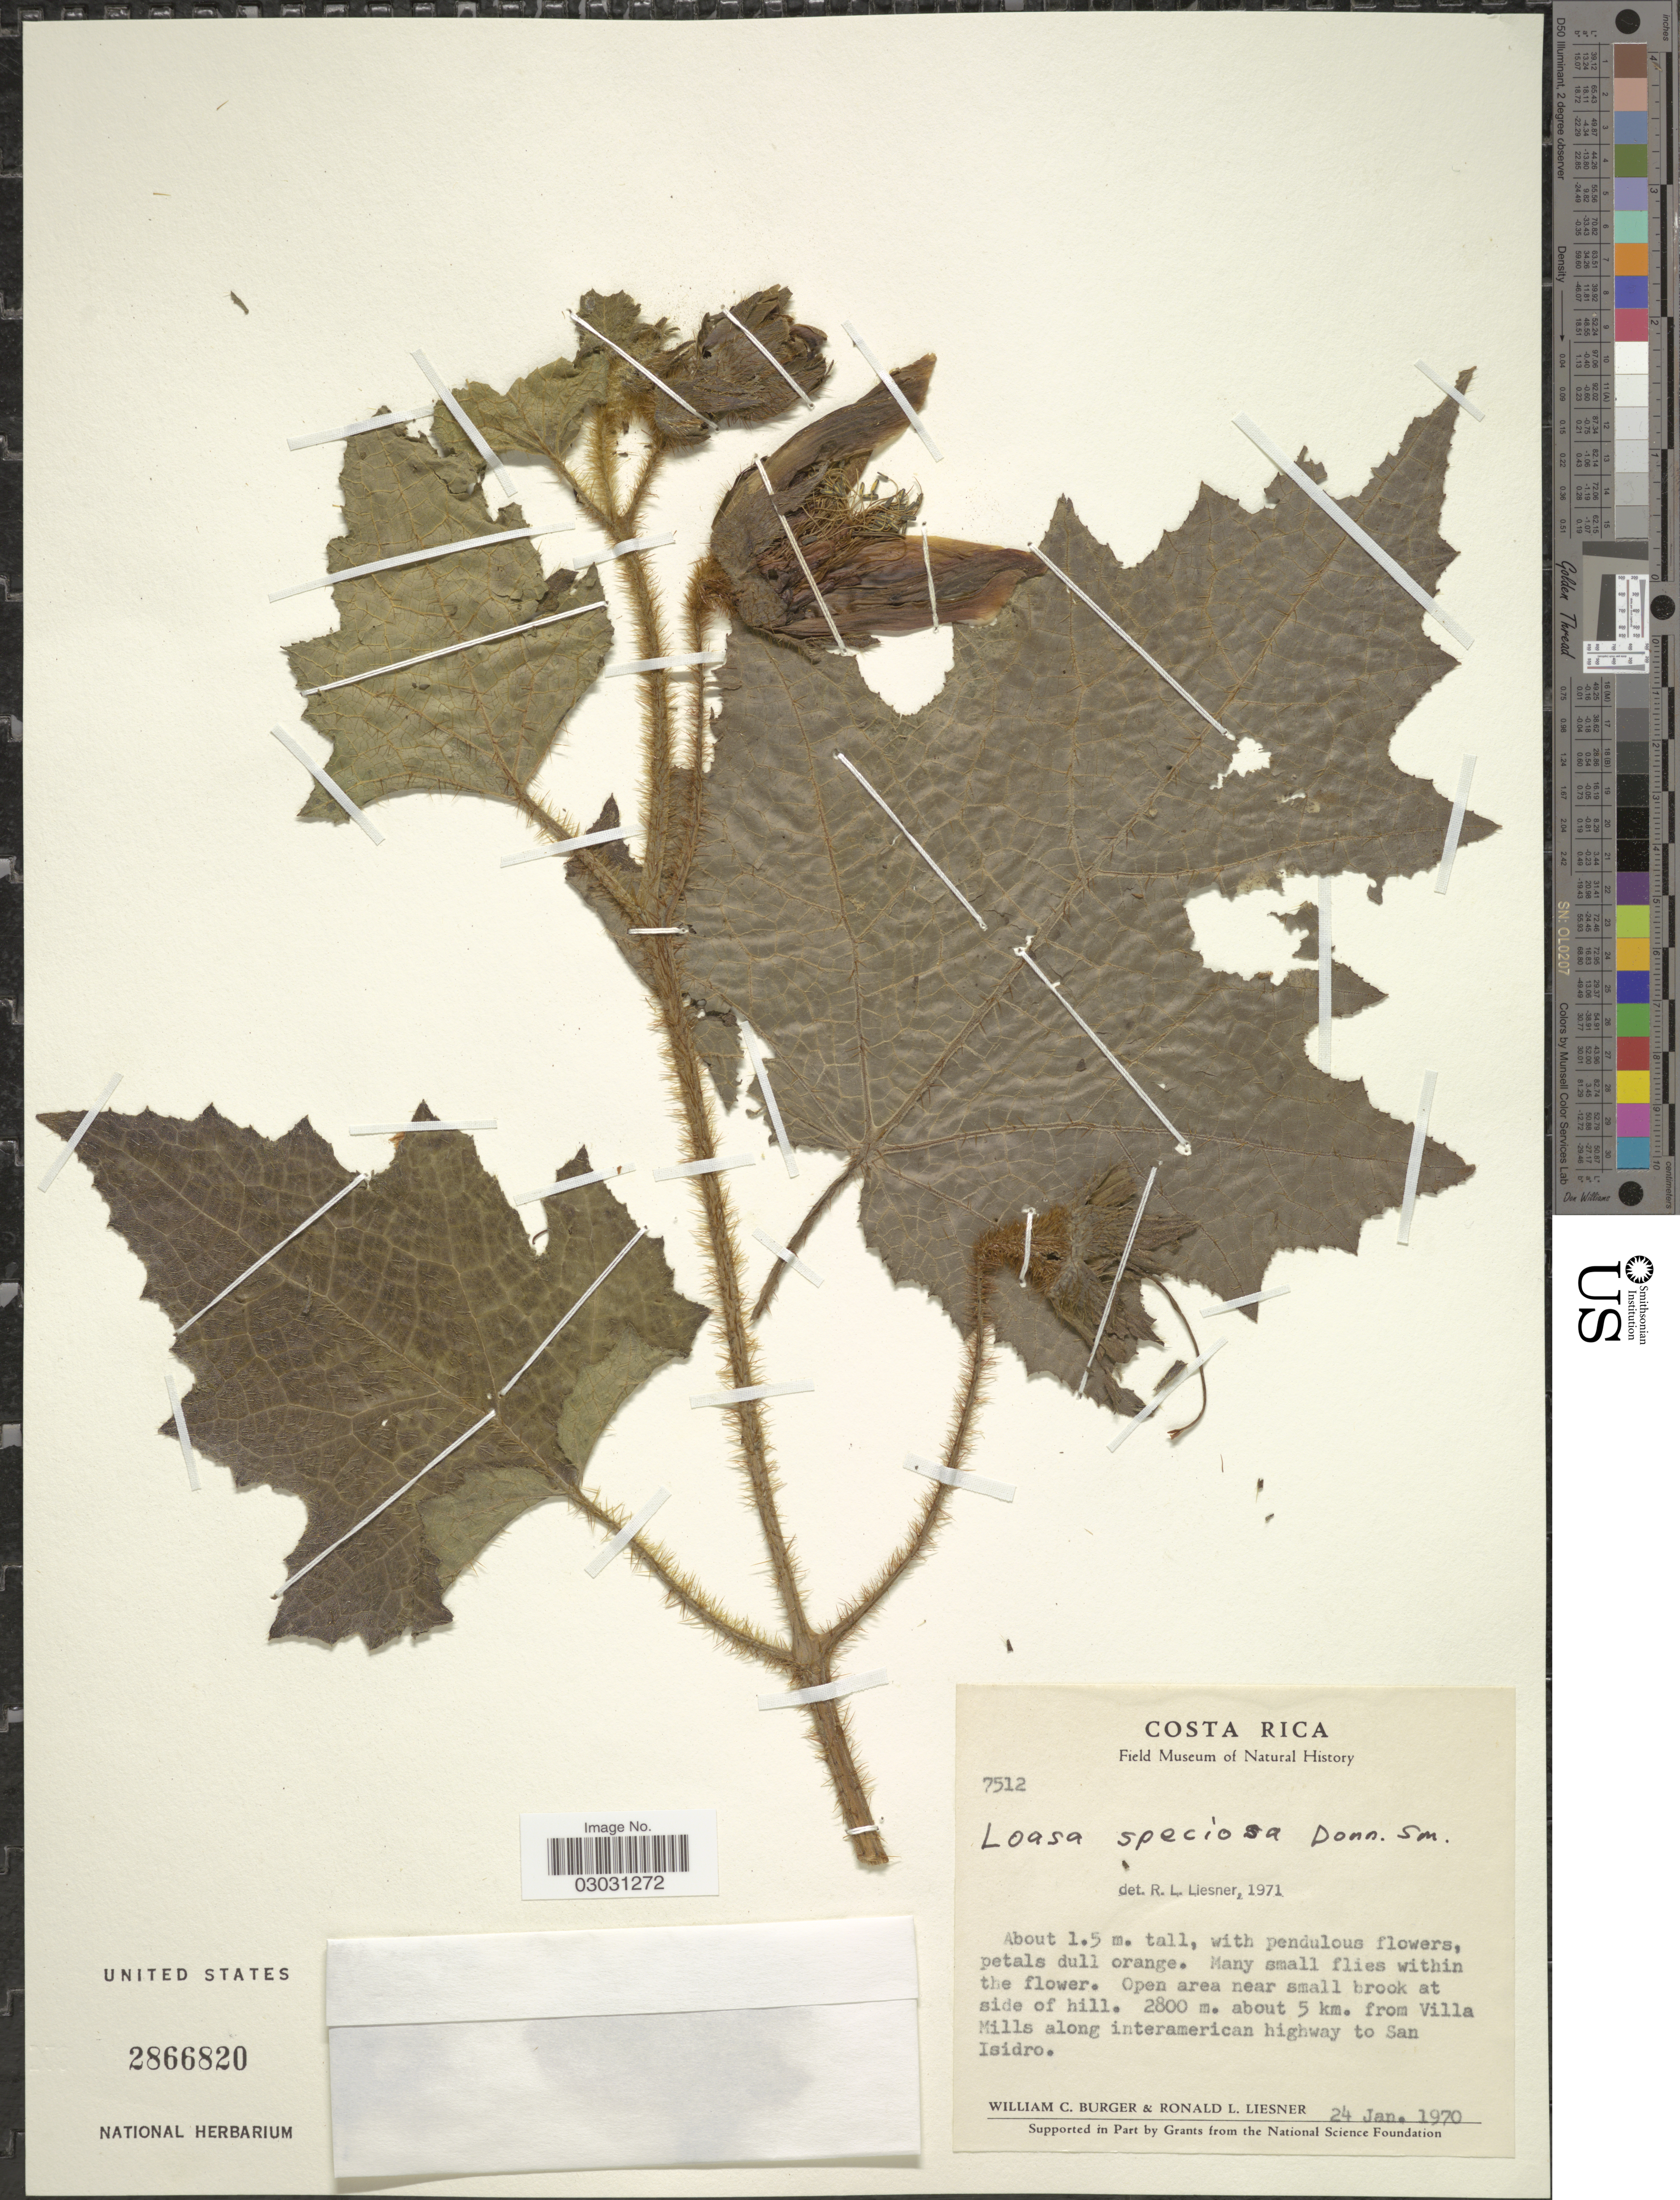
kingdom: Plantae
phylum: Tracheophyta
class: Magnoliopsida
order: Cornales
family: Loasaceae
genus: Nasa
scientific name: Nasa speciosa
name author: (Donn. Sm.) Weigend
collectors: W. Burger & R. L. Liesner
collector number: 7512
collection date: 1970-01-24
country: Costa Rica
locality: About 5 km. from Villa Mills along interamerican highway to San Isidro.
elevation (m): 2800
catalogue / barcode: US 2866820